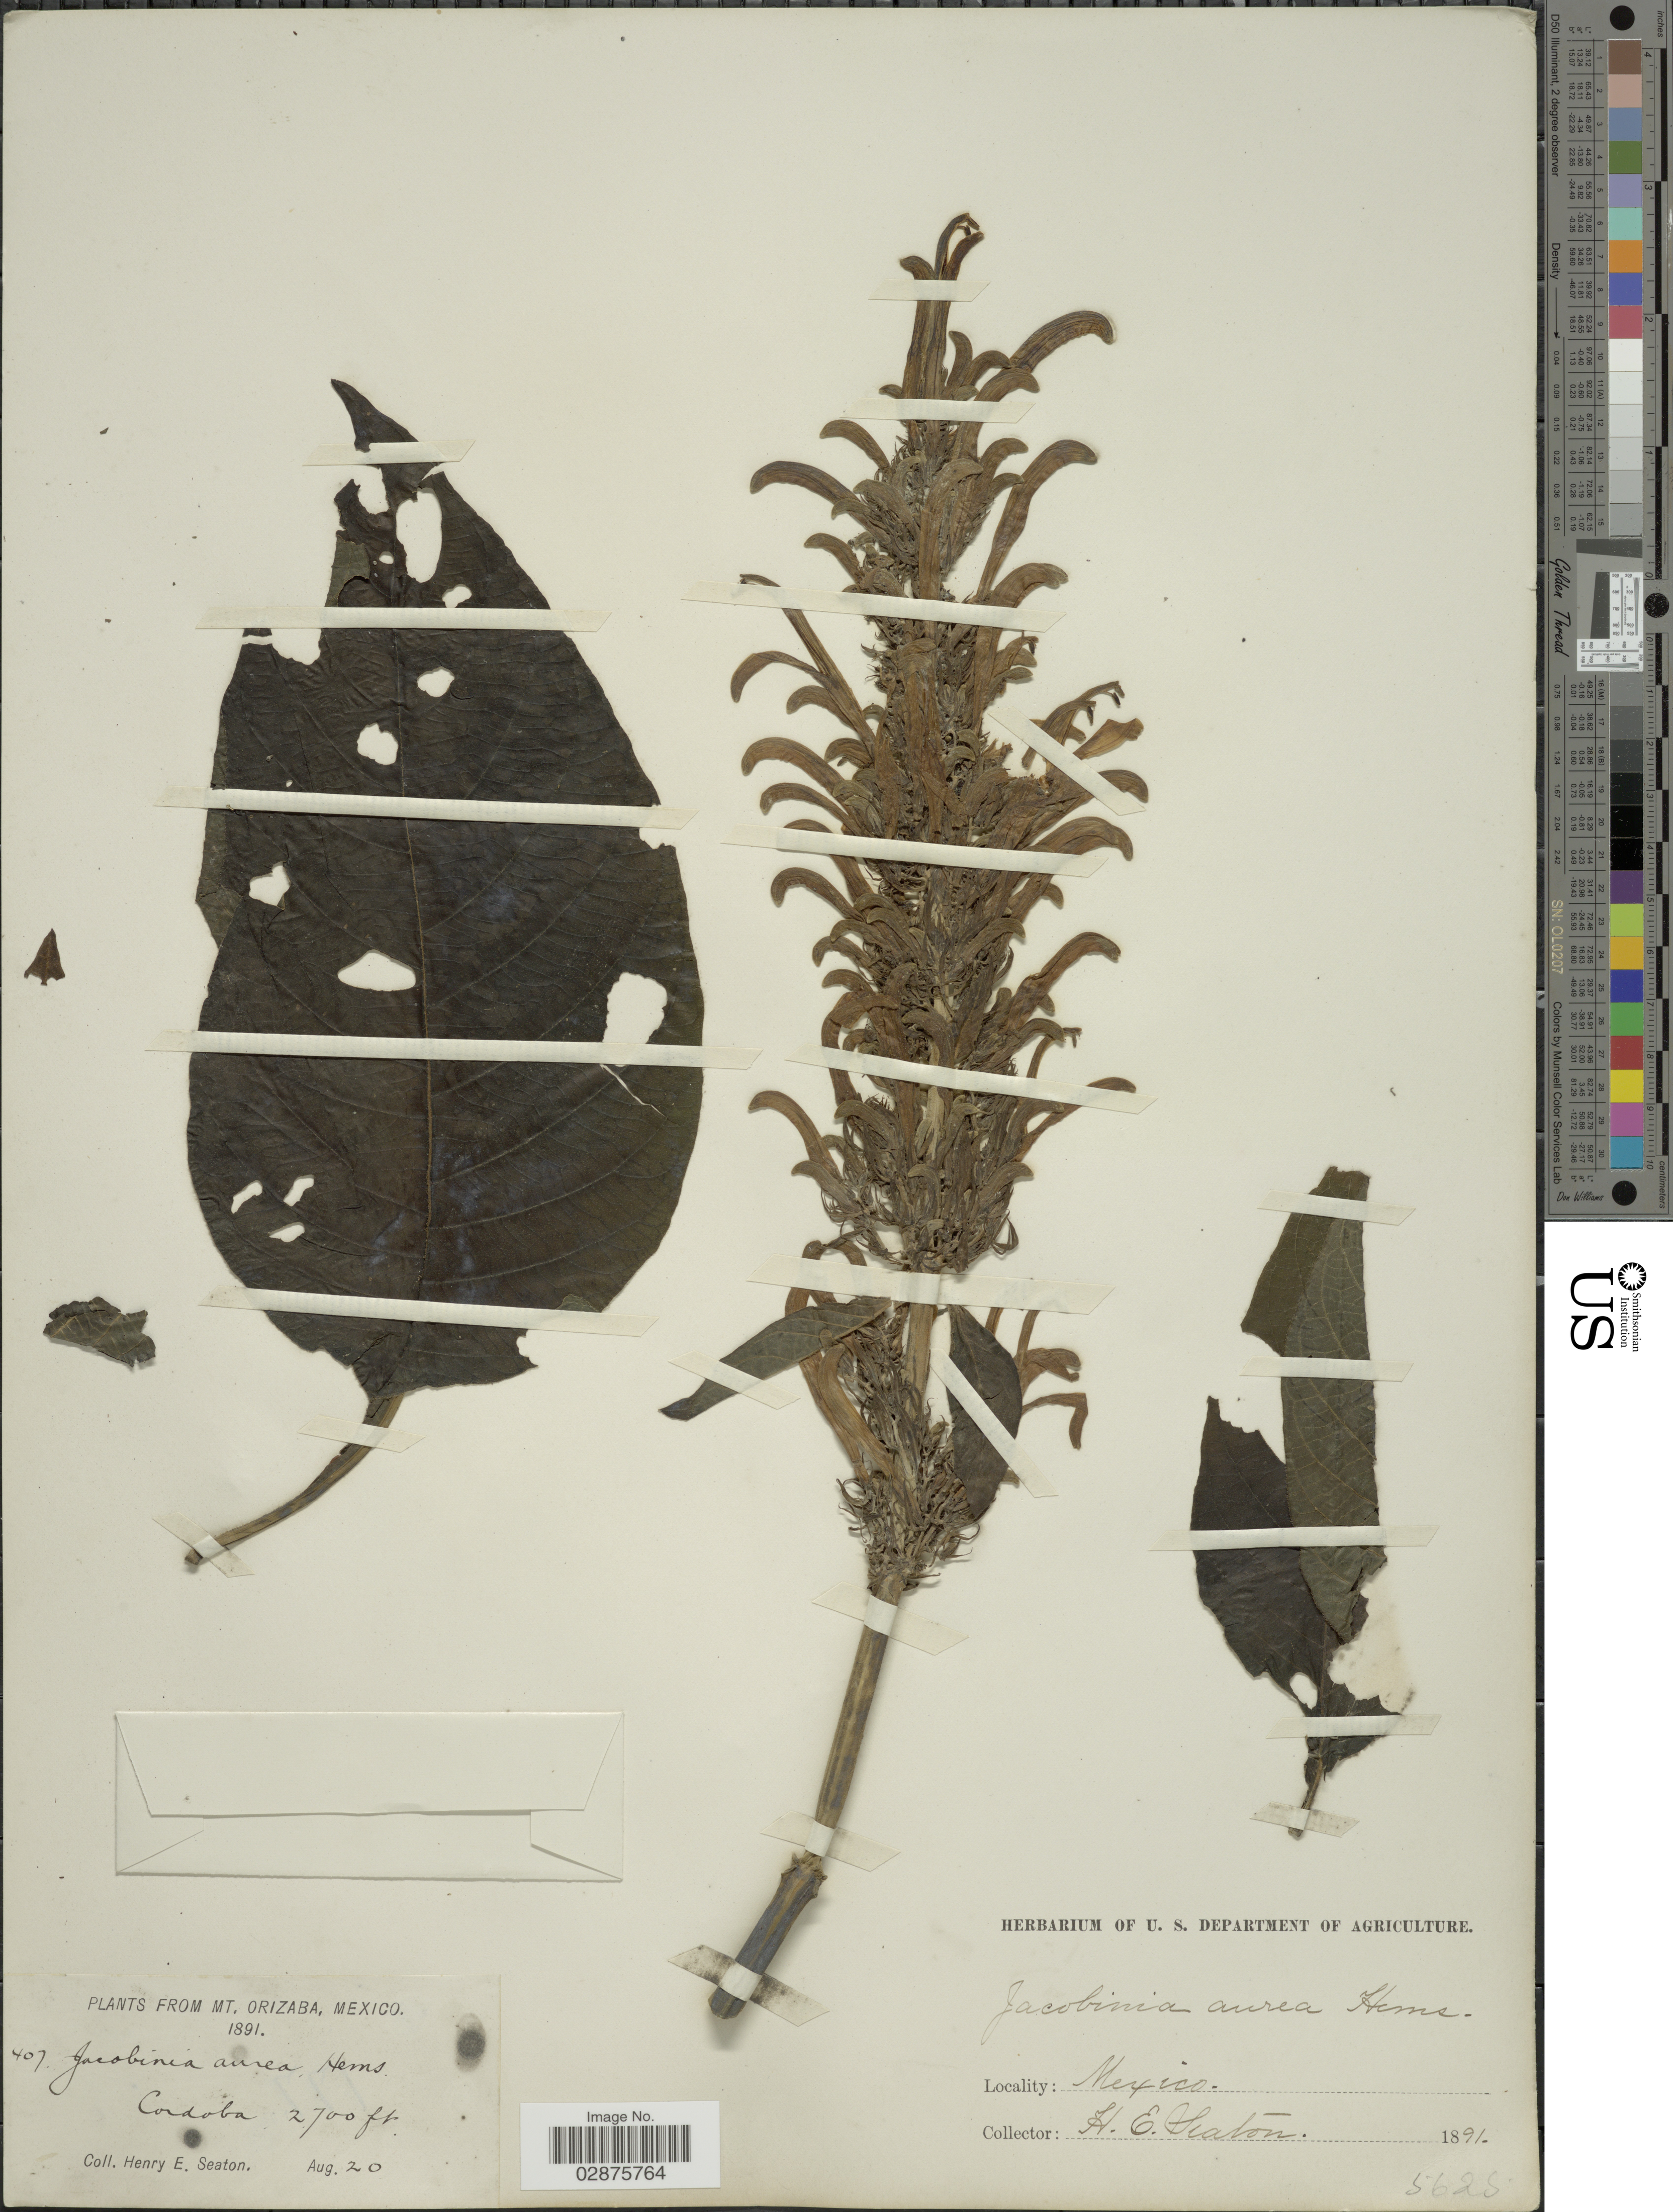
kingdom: Plantae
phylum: Tracheophyta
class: Magnoliopsida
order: Lamiales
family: Acanthaceae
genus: Justicia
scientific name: Justicia aurea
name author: Schltdl.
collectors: H. E. Seaton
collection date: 1891-08-20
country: Mexico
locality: Mt. Orizaba, Cordoba.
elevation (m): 823